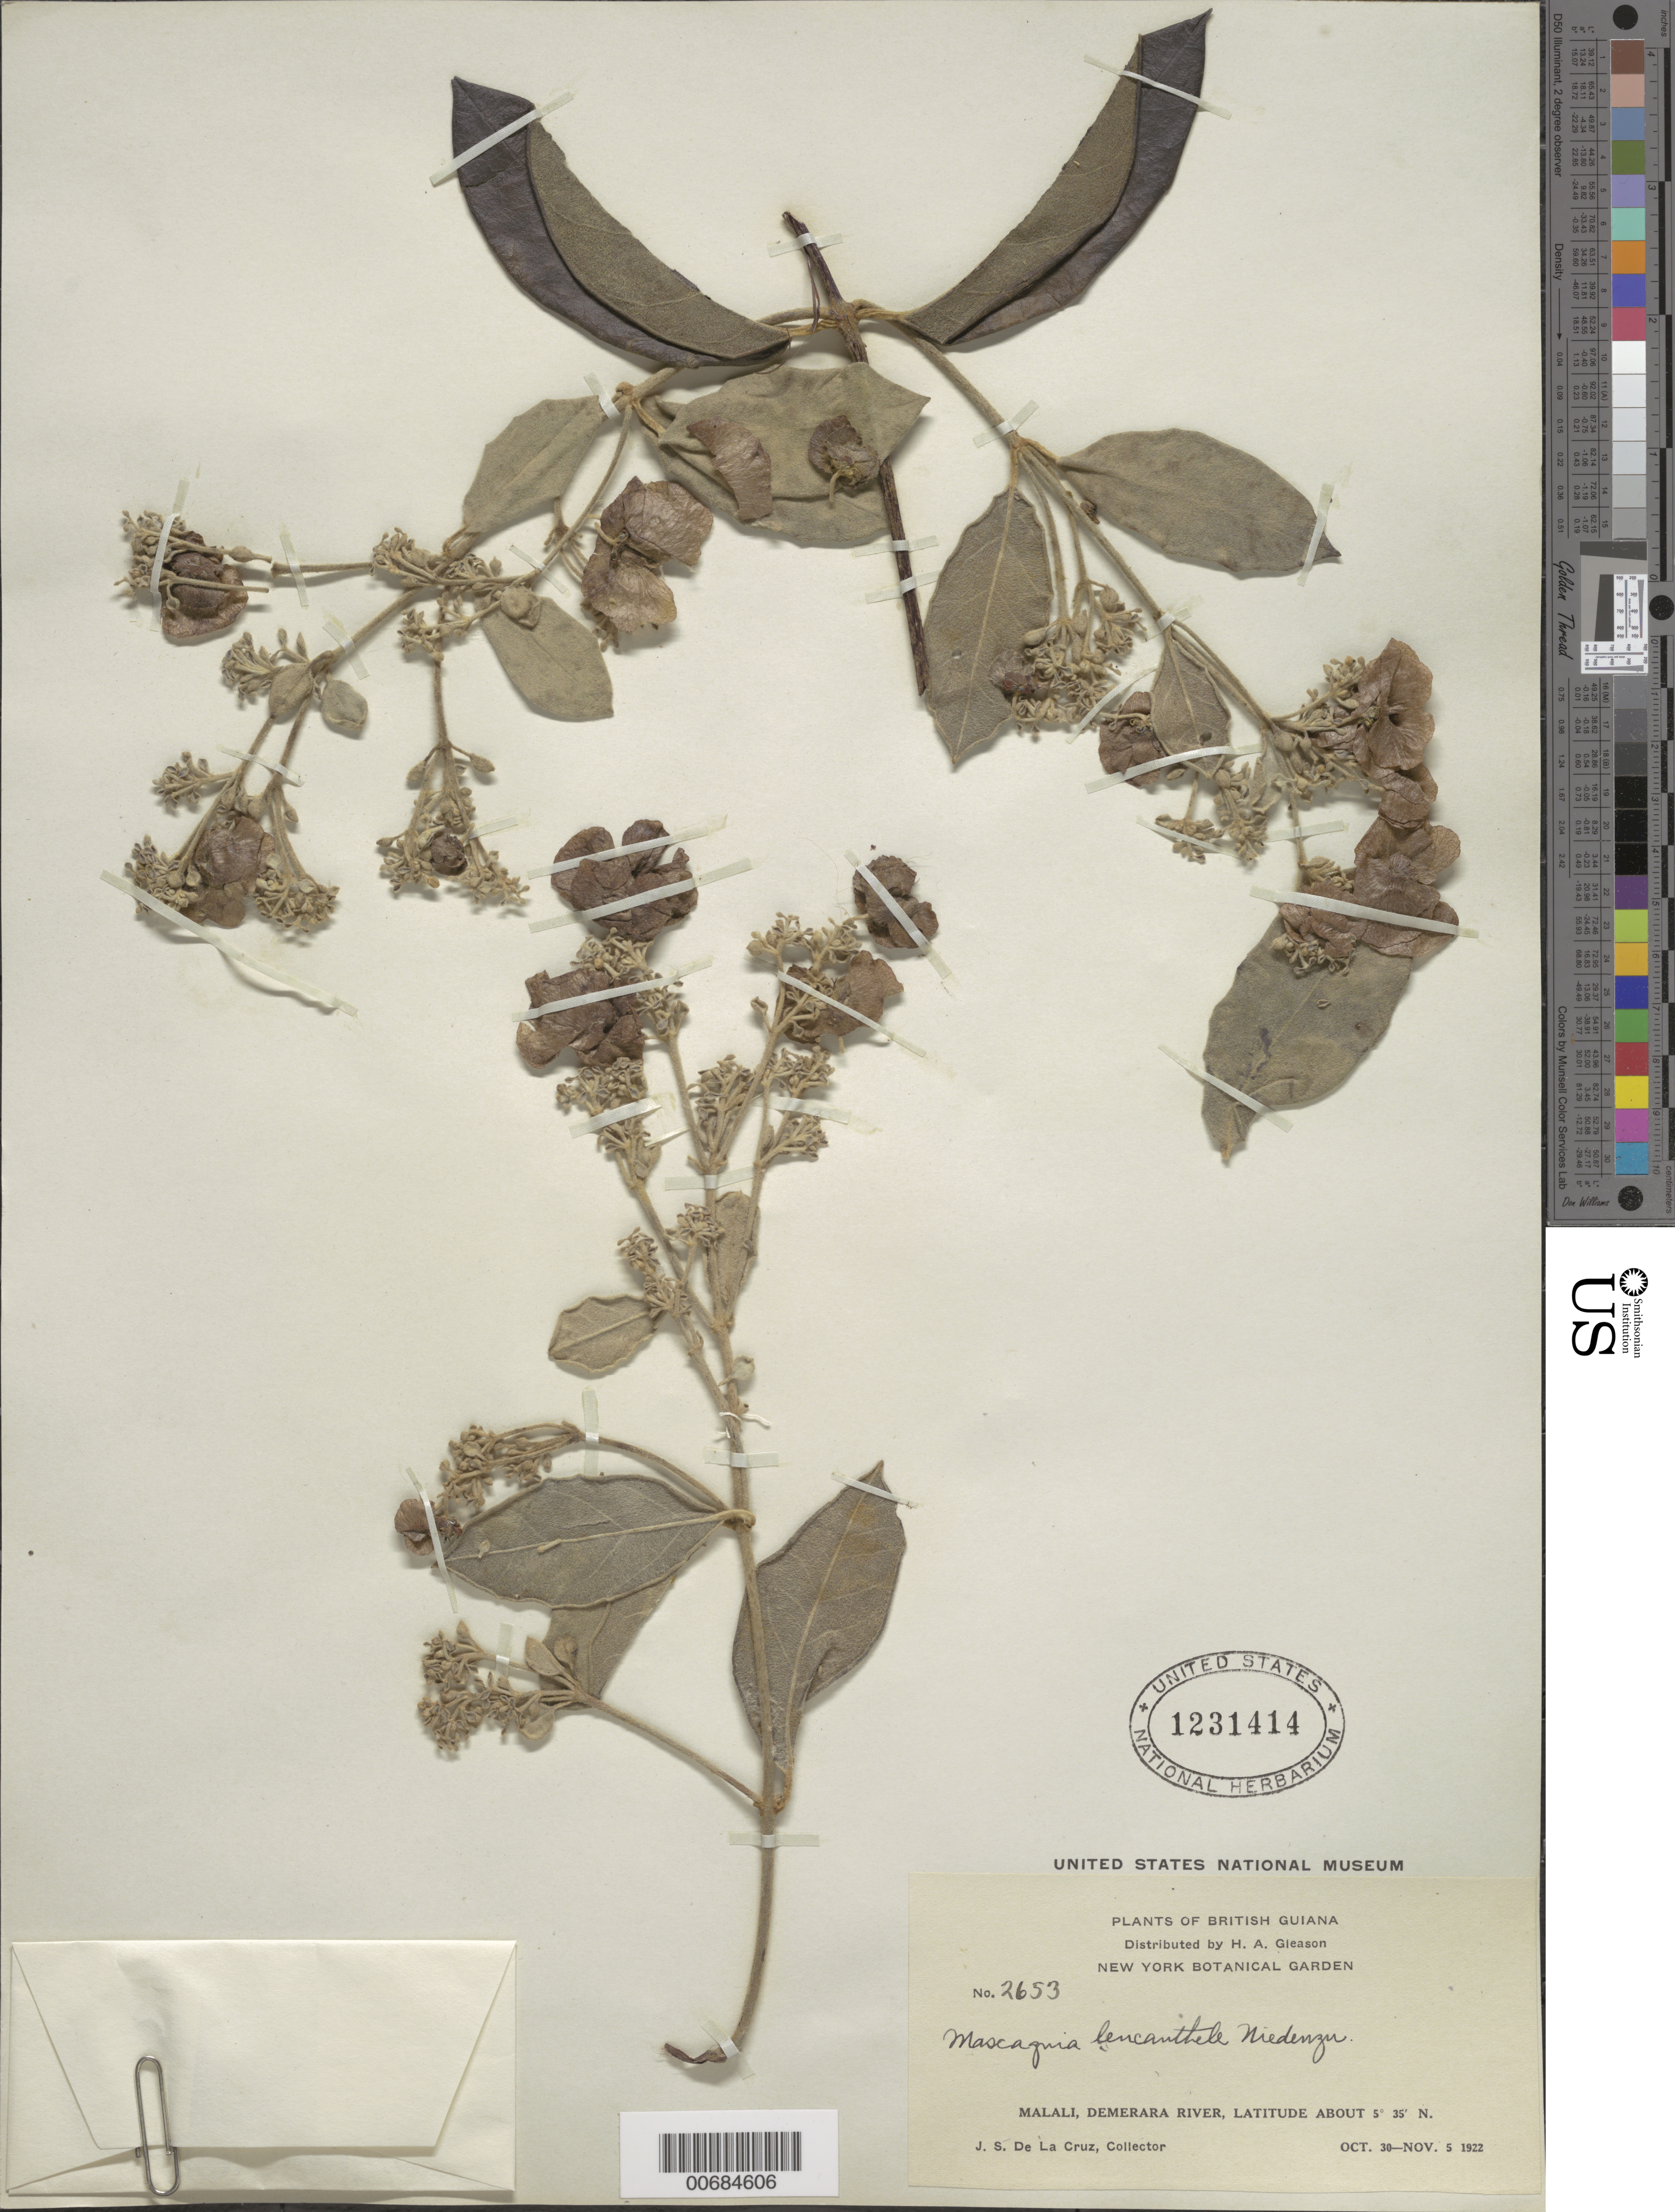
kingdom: Plantae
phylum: Tracheophyta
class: Magnoliopsida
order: Malpighiales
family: Malpighiaceae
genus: Mascagnia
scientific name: Mascagnia leucanthele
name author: Griseb.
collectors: J. S. de la Cruz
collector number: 2653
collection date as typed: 30-Oct-22 to 5-Nov-22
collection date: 1922-10-30/1922-11-05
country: Guyana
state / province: U. Demerara-Berbice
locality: Malali, Demerara R.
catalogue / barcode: US 1231414